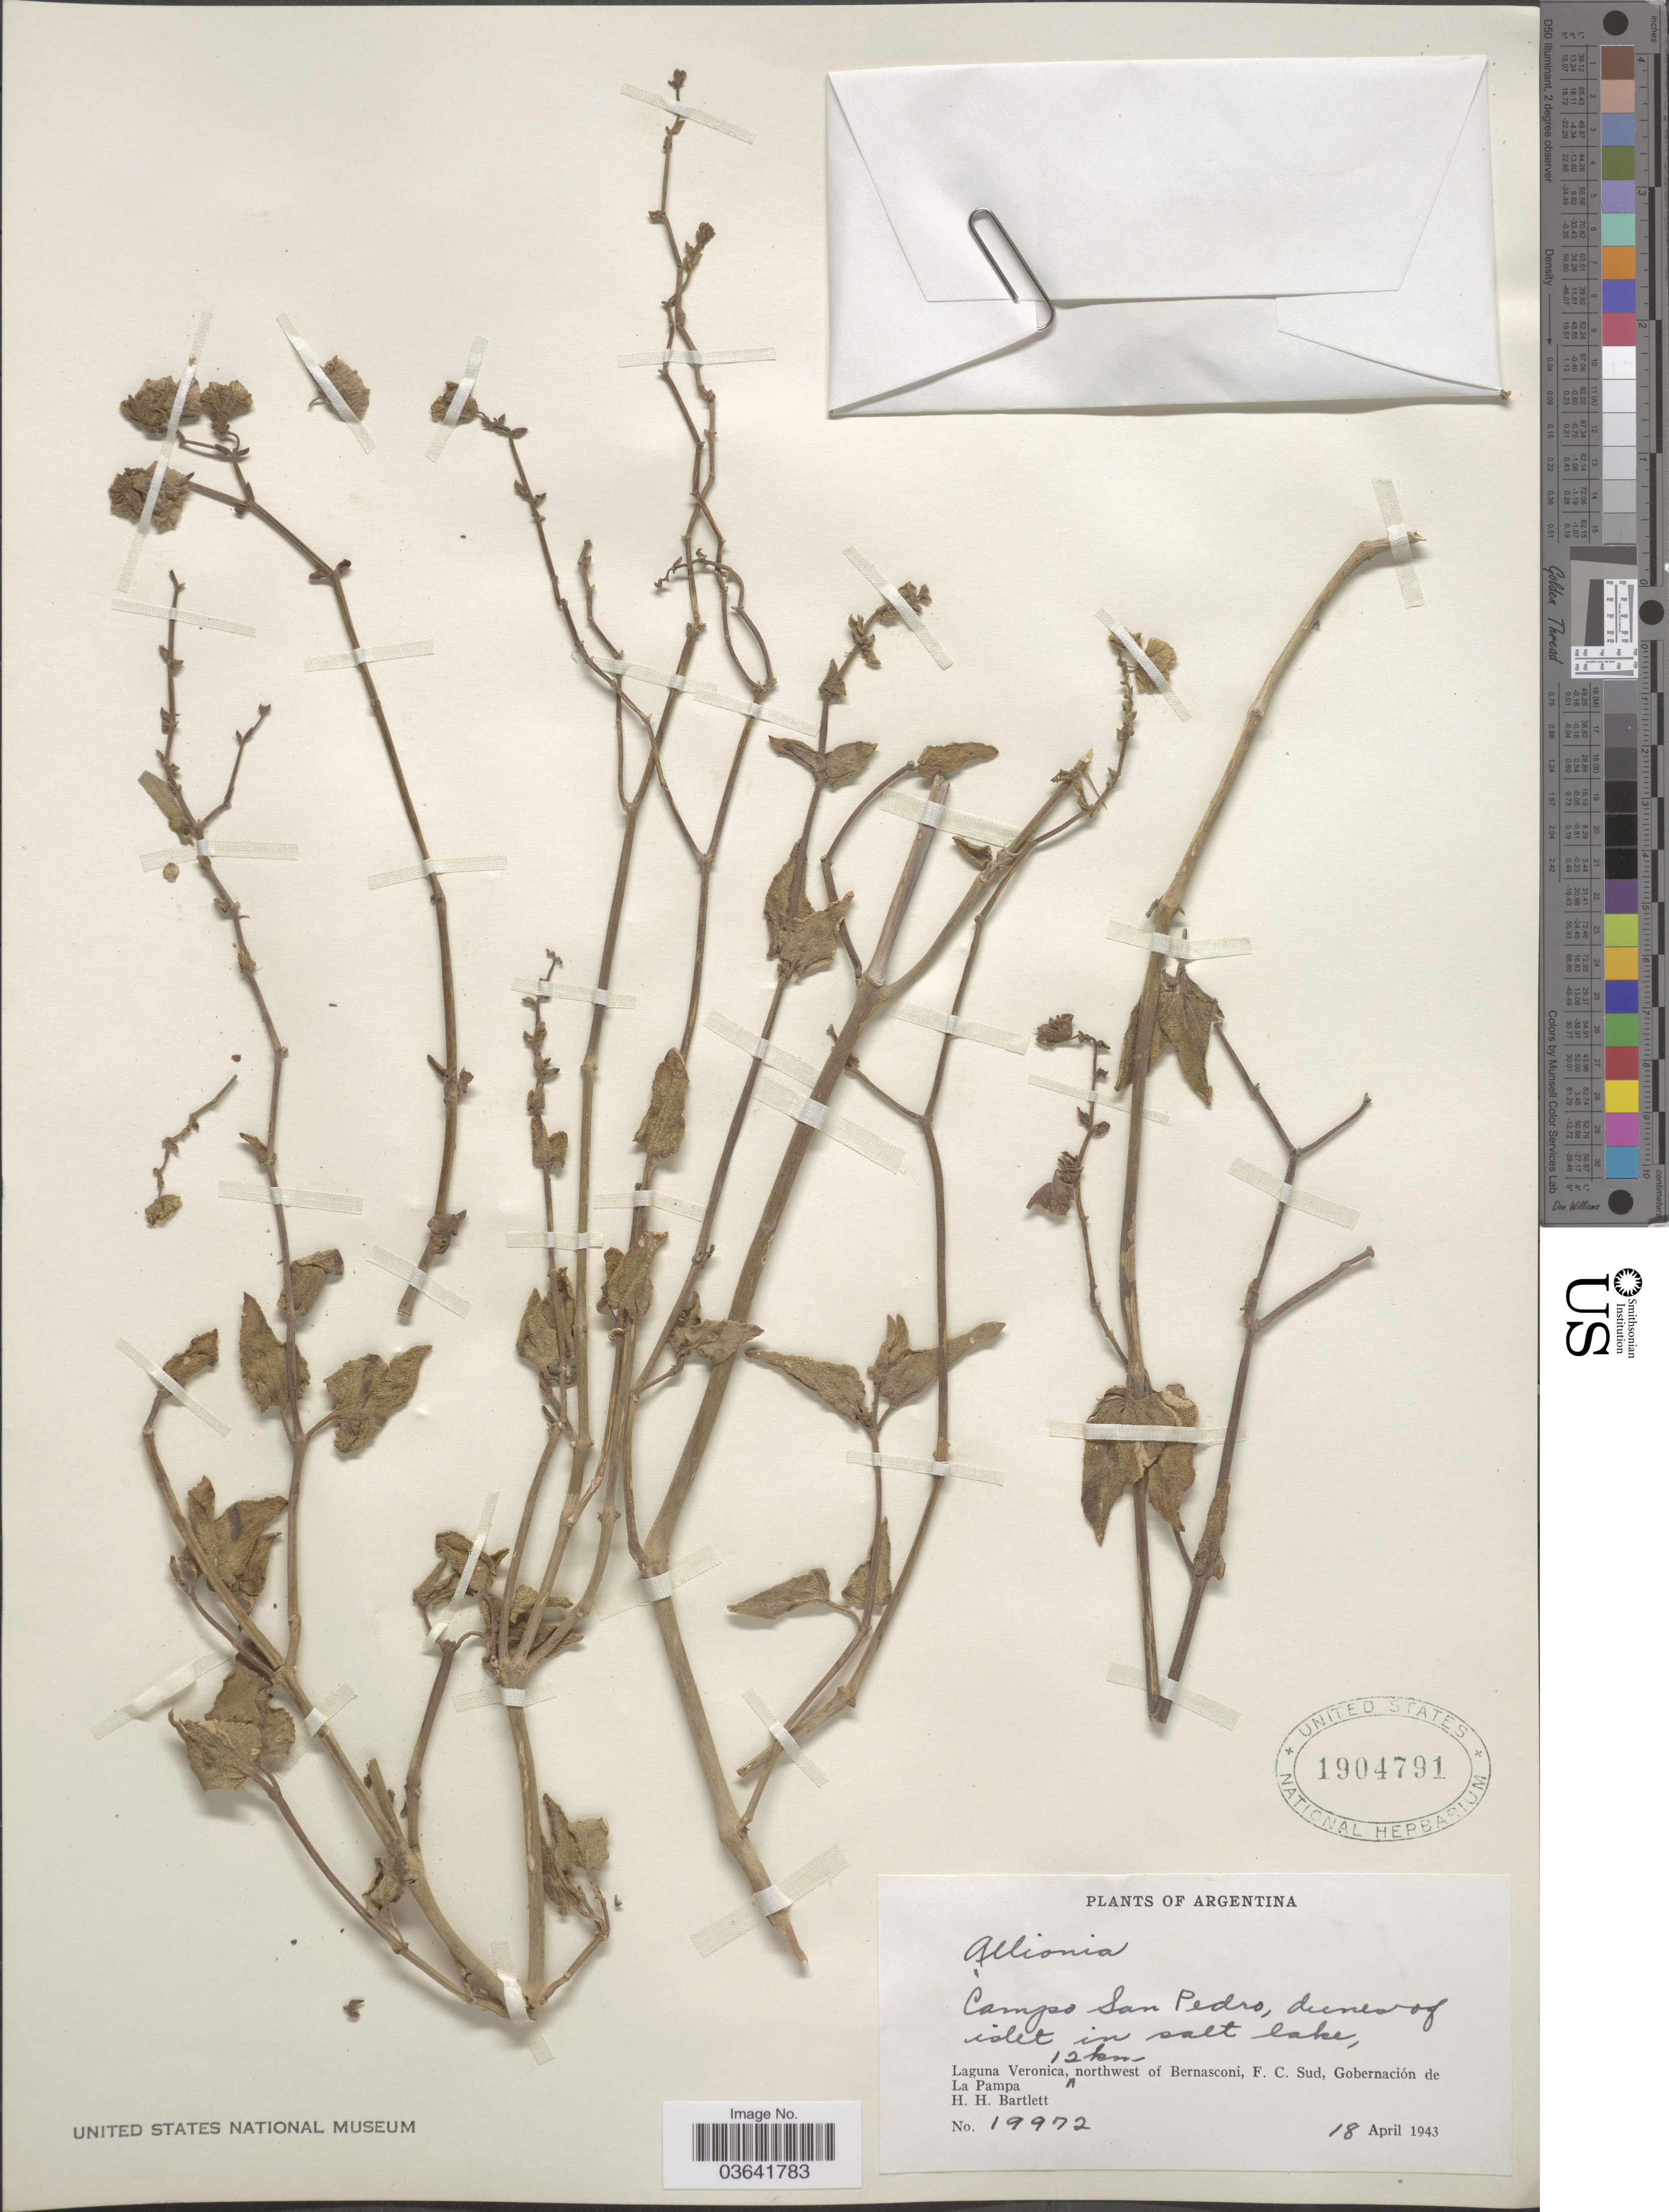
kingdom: Plantae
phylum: Tracheophyta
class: Magnoliopsida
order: Caryophyllales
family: Nyctaginaceae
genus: Mirabilis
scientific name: Mirabilis sp.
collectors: H. H. Bartlett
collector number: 19972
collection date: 1943-04-18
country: Argentina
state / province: La Pampa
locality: Campo San Pedro, dunes of islet in salt lake, Laguna Veronica, 12 km. northwest of Bernasconi, F.C. Sud, Gobernación de La Pampa.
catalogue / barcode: US 1904791